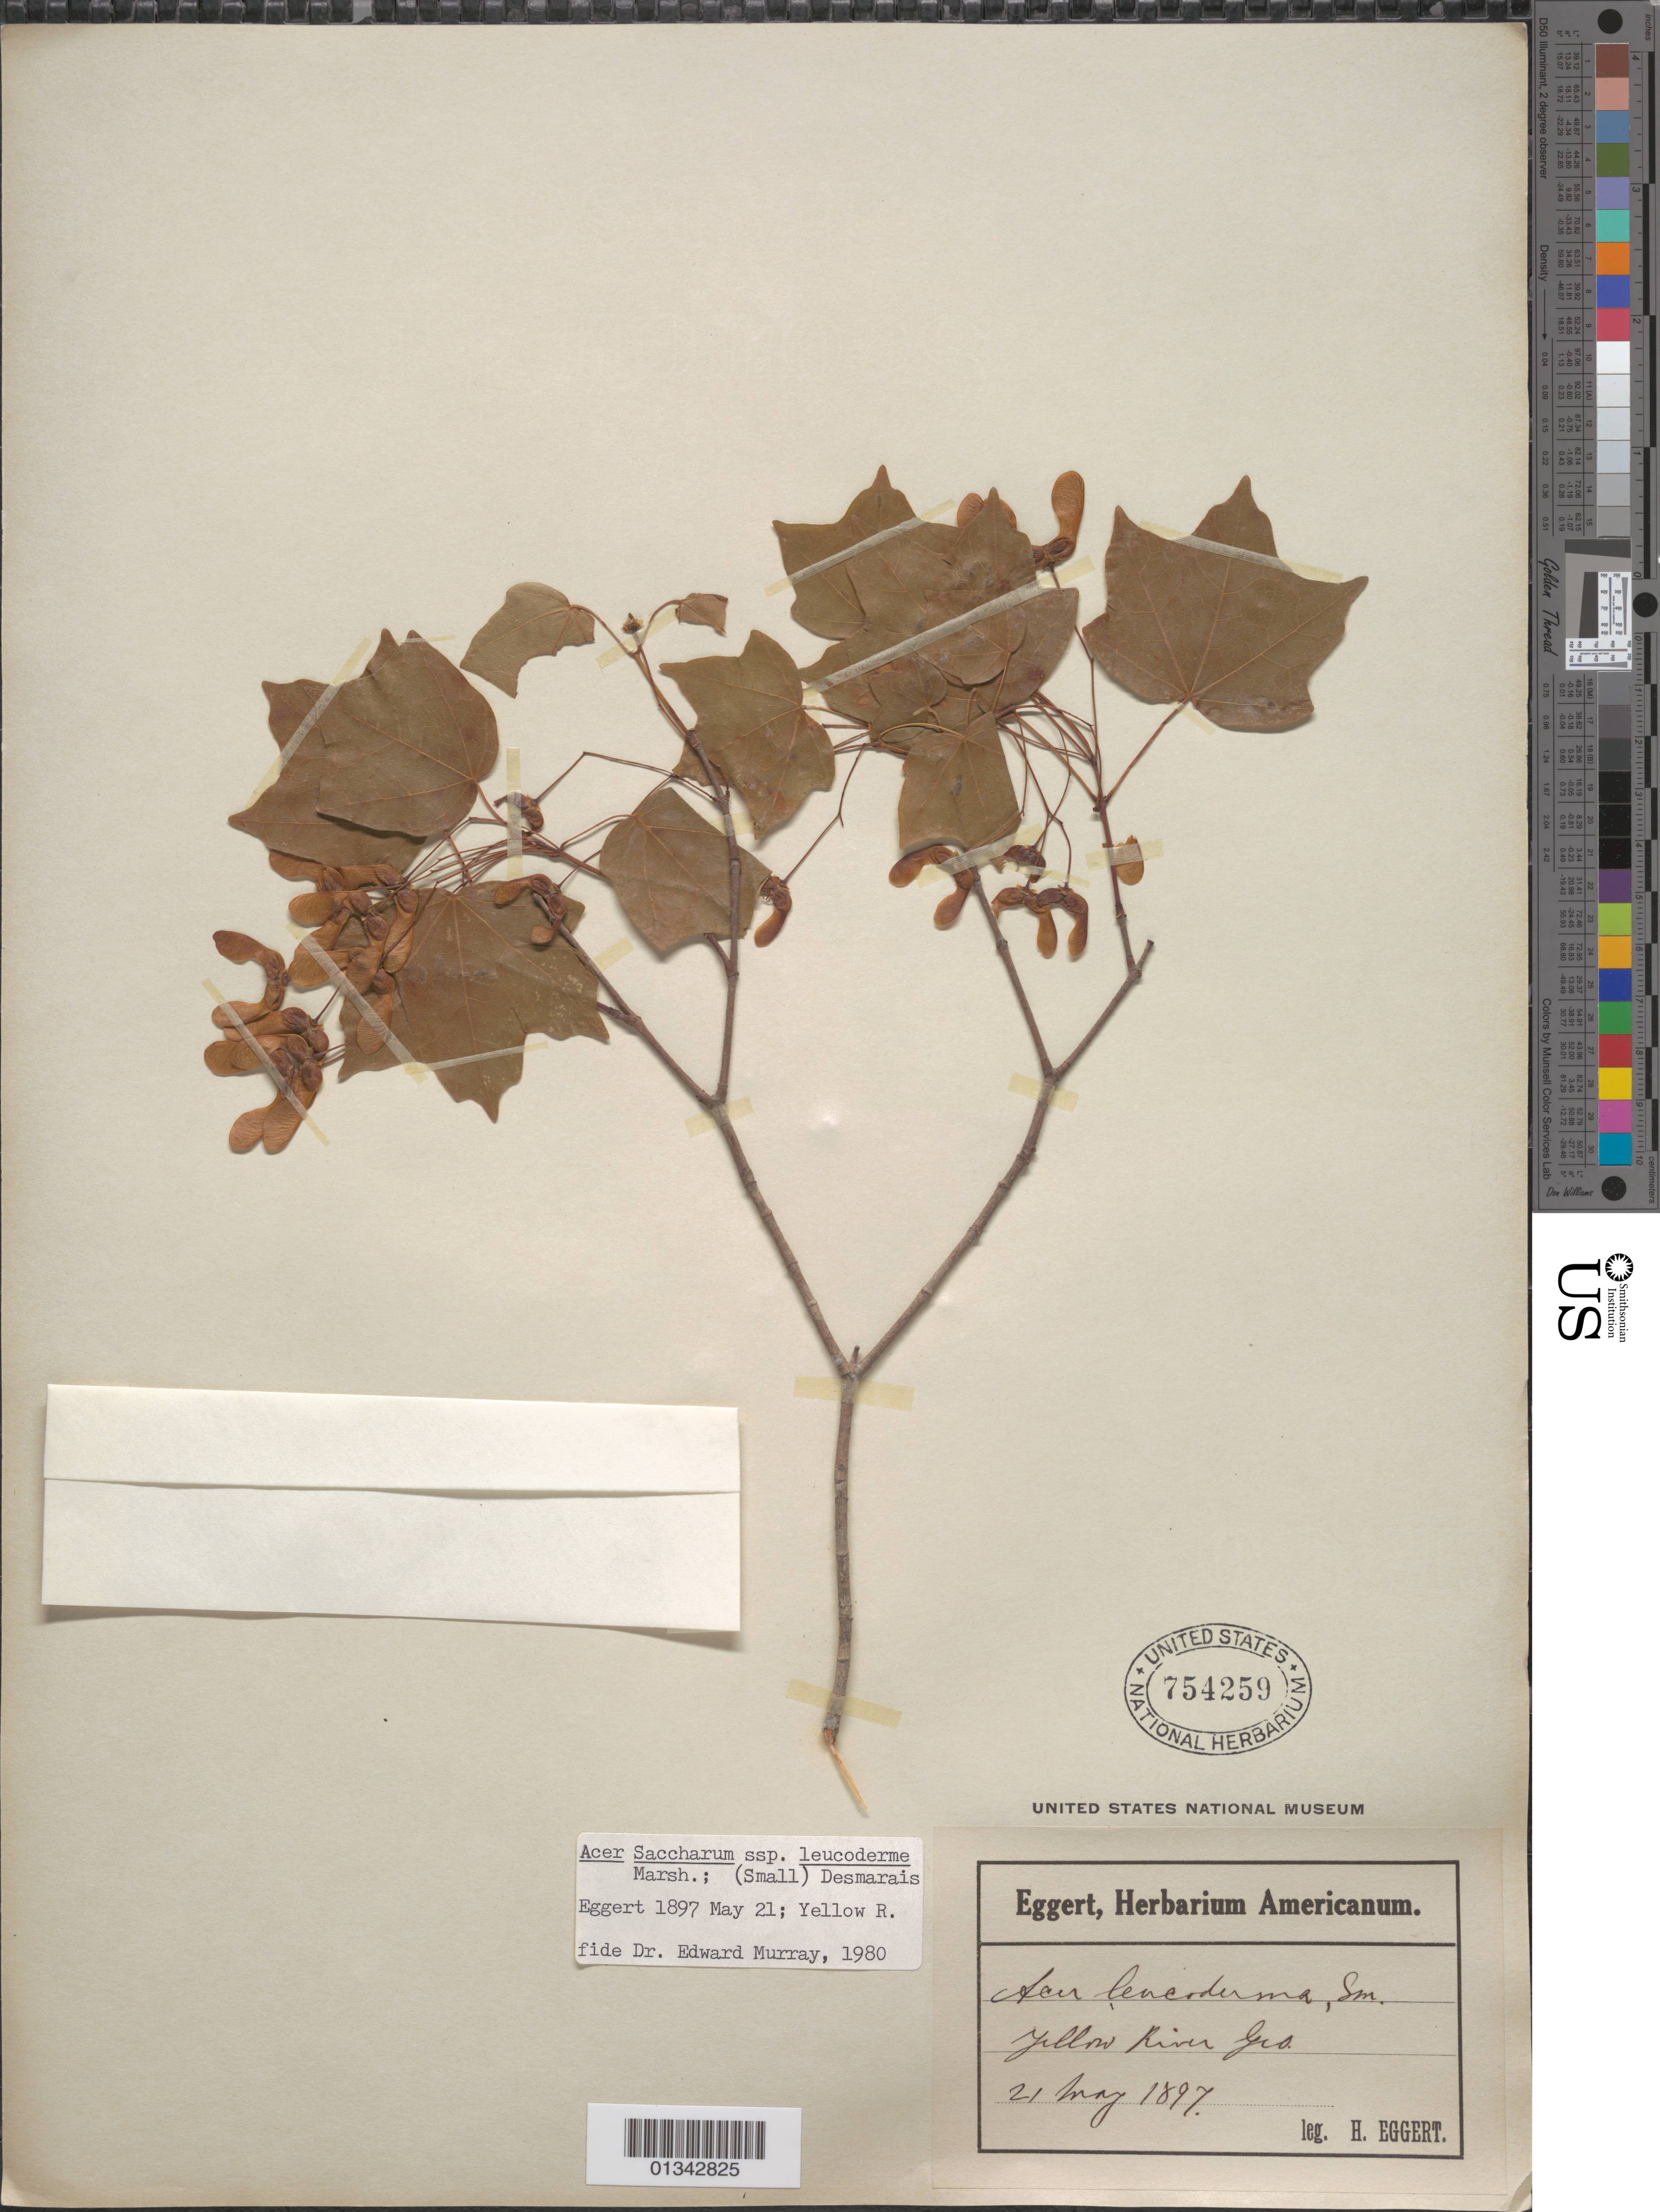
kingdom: Plantae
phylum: Tracheophyta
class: Magnoliopsida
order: Sapindales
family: Sapindaceae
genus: Acer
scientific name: Acer saccharum subsp. leucoderme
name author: (Small) Desmarais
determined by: Murray, Edward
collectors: H. Eggert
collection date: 1897-05-21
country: United States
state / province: Georgia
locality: Yellow River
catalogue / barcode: US 754259